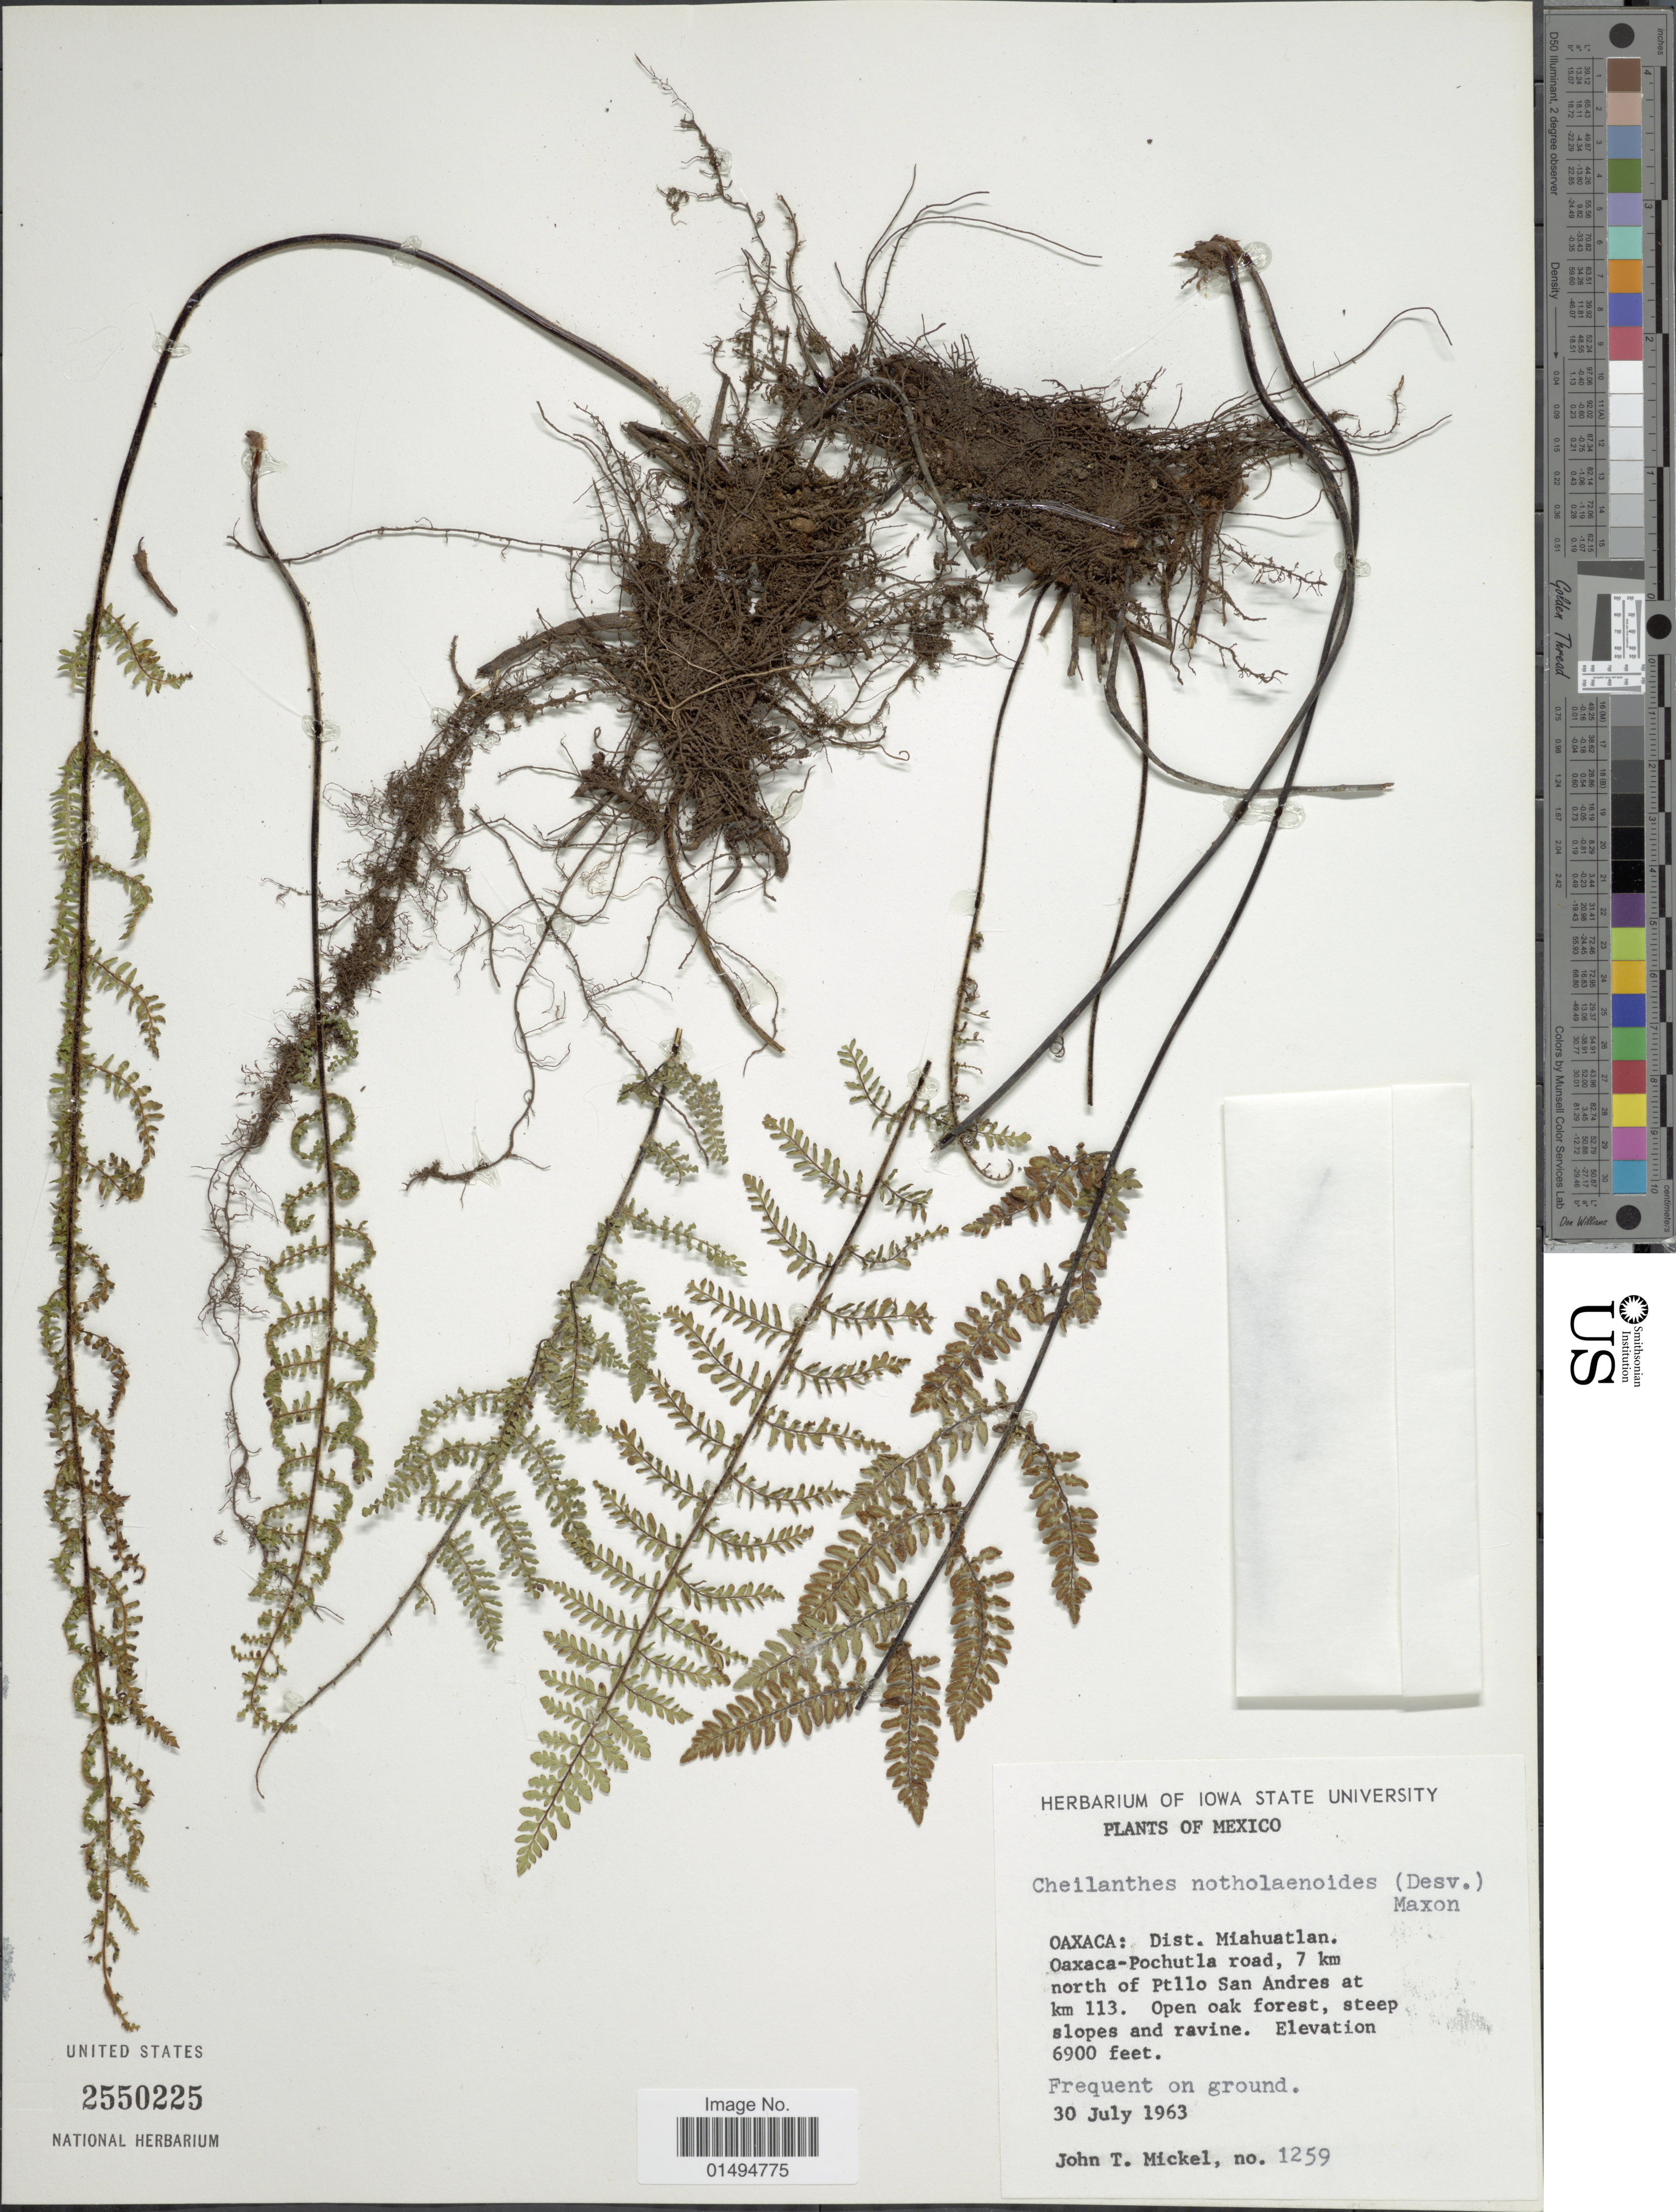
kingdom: Plantae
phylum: Tracheophyta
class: Polypodiopsida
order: Polypodiales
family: Pteridaceae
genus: Myriopteris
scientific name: Myriopteris notholaenoides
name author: (Desv.) Grusz & Windham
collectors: J. T. Mickel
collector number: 1259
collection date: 1963-07-30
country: Mexico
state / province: Oaxaca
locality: Dist. Miahuatlan, Oaxaca-Pochutla road, 7 km north of Ptllo San Andres at km 113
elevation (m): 2103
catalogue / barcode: US 2550225